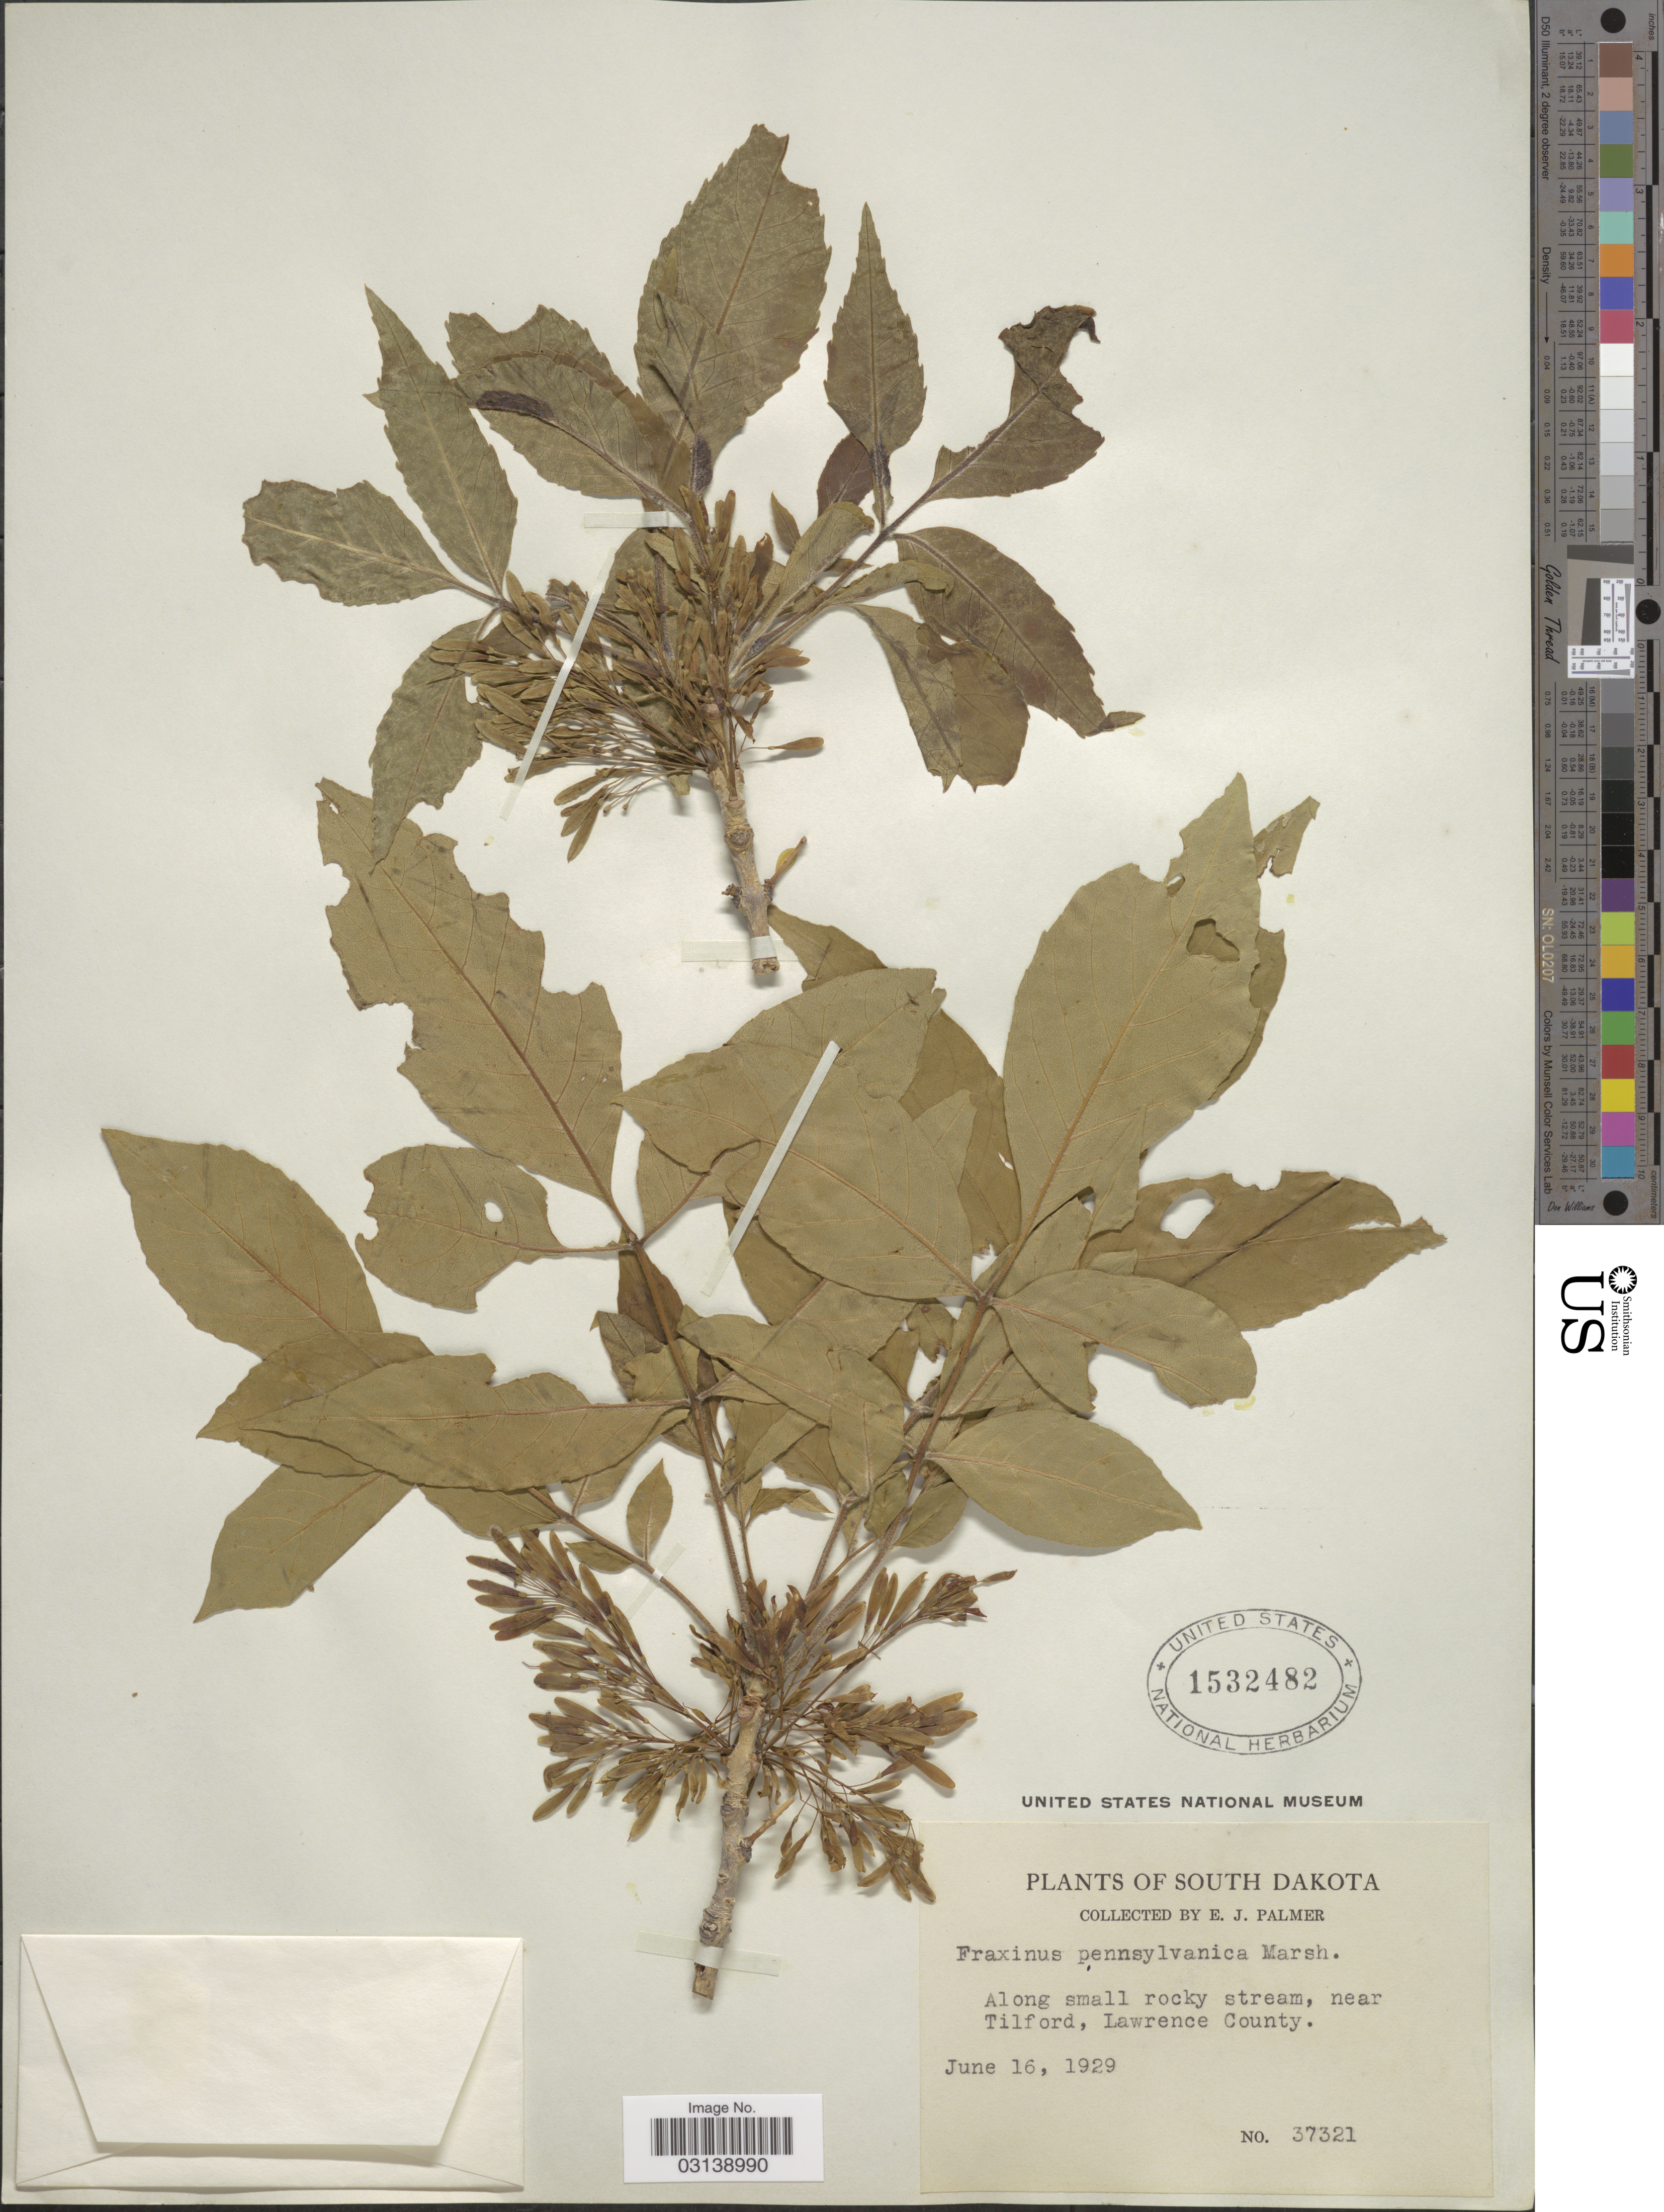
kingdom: Plantae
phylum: Tracheophyta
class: Magnoliopsida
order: Lamiales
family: Oleaceae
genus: Fraxinus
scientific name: Fraxinus pennsylvanica var. pubescens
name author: (Lam.) Lingelsh.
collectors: E. J. Palmer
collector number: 37321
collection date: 1929-06-16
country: United States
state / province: South Dakota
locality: Near Tilford, Lawrence County.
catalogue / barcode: US 1532482